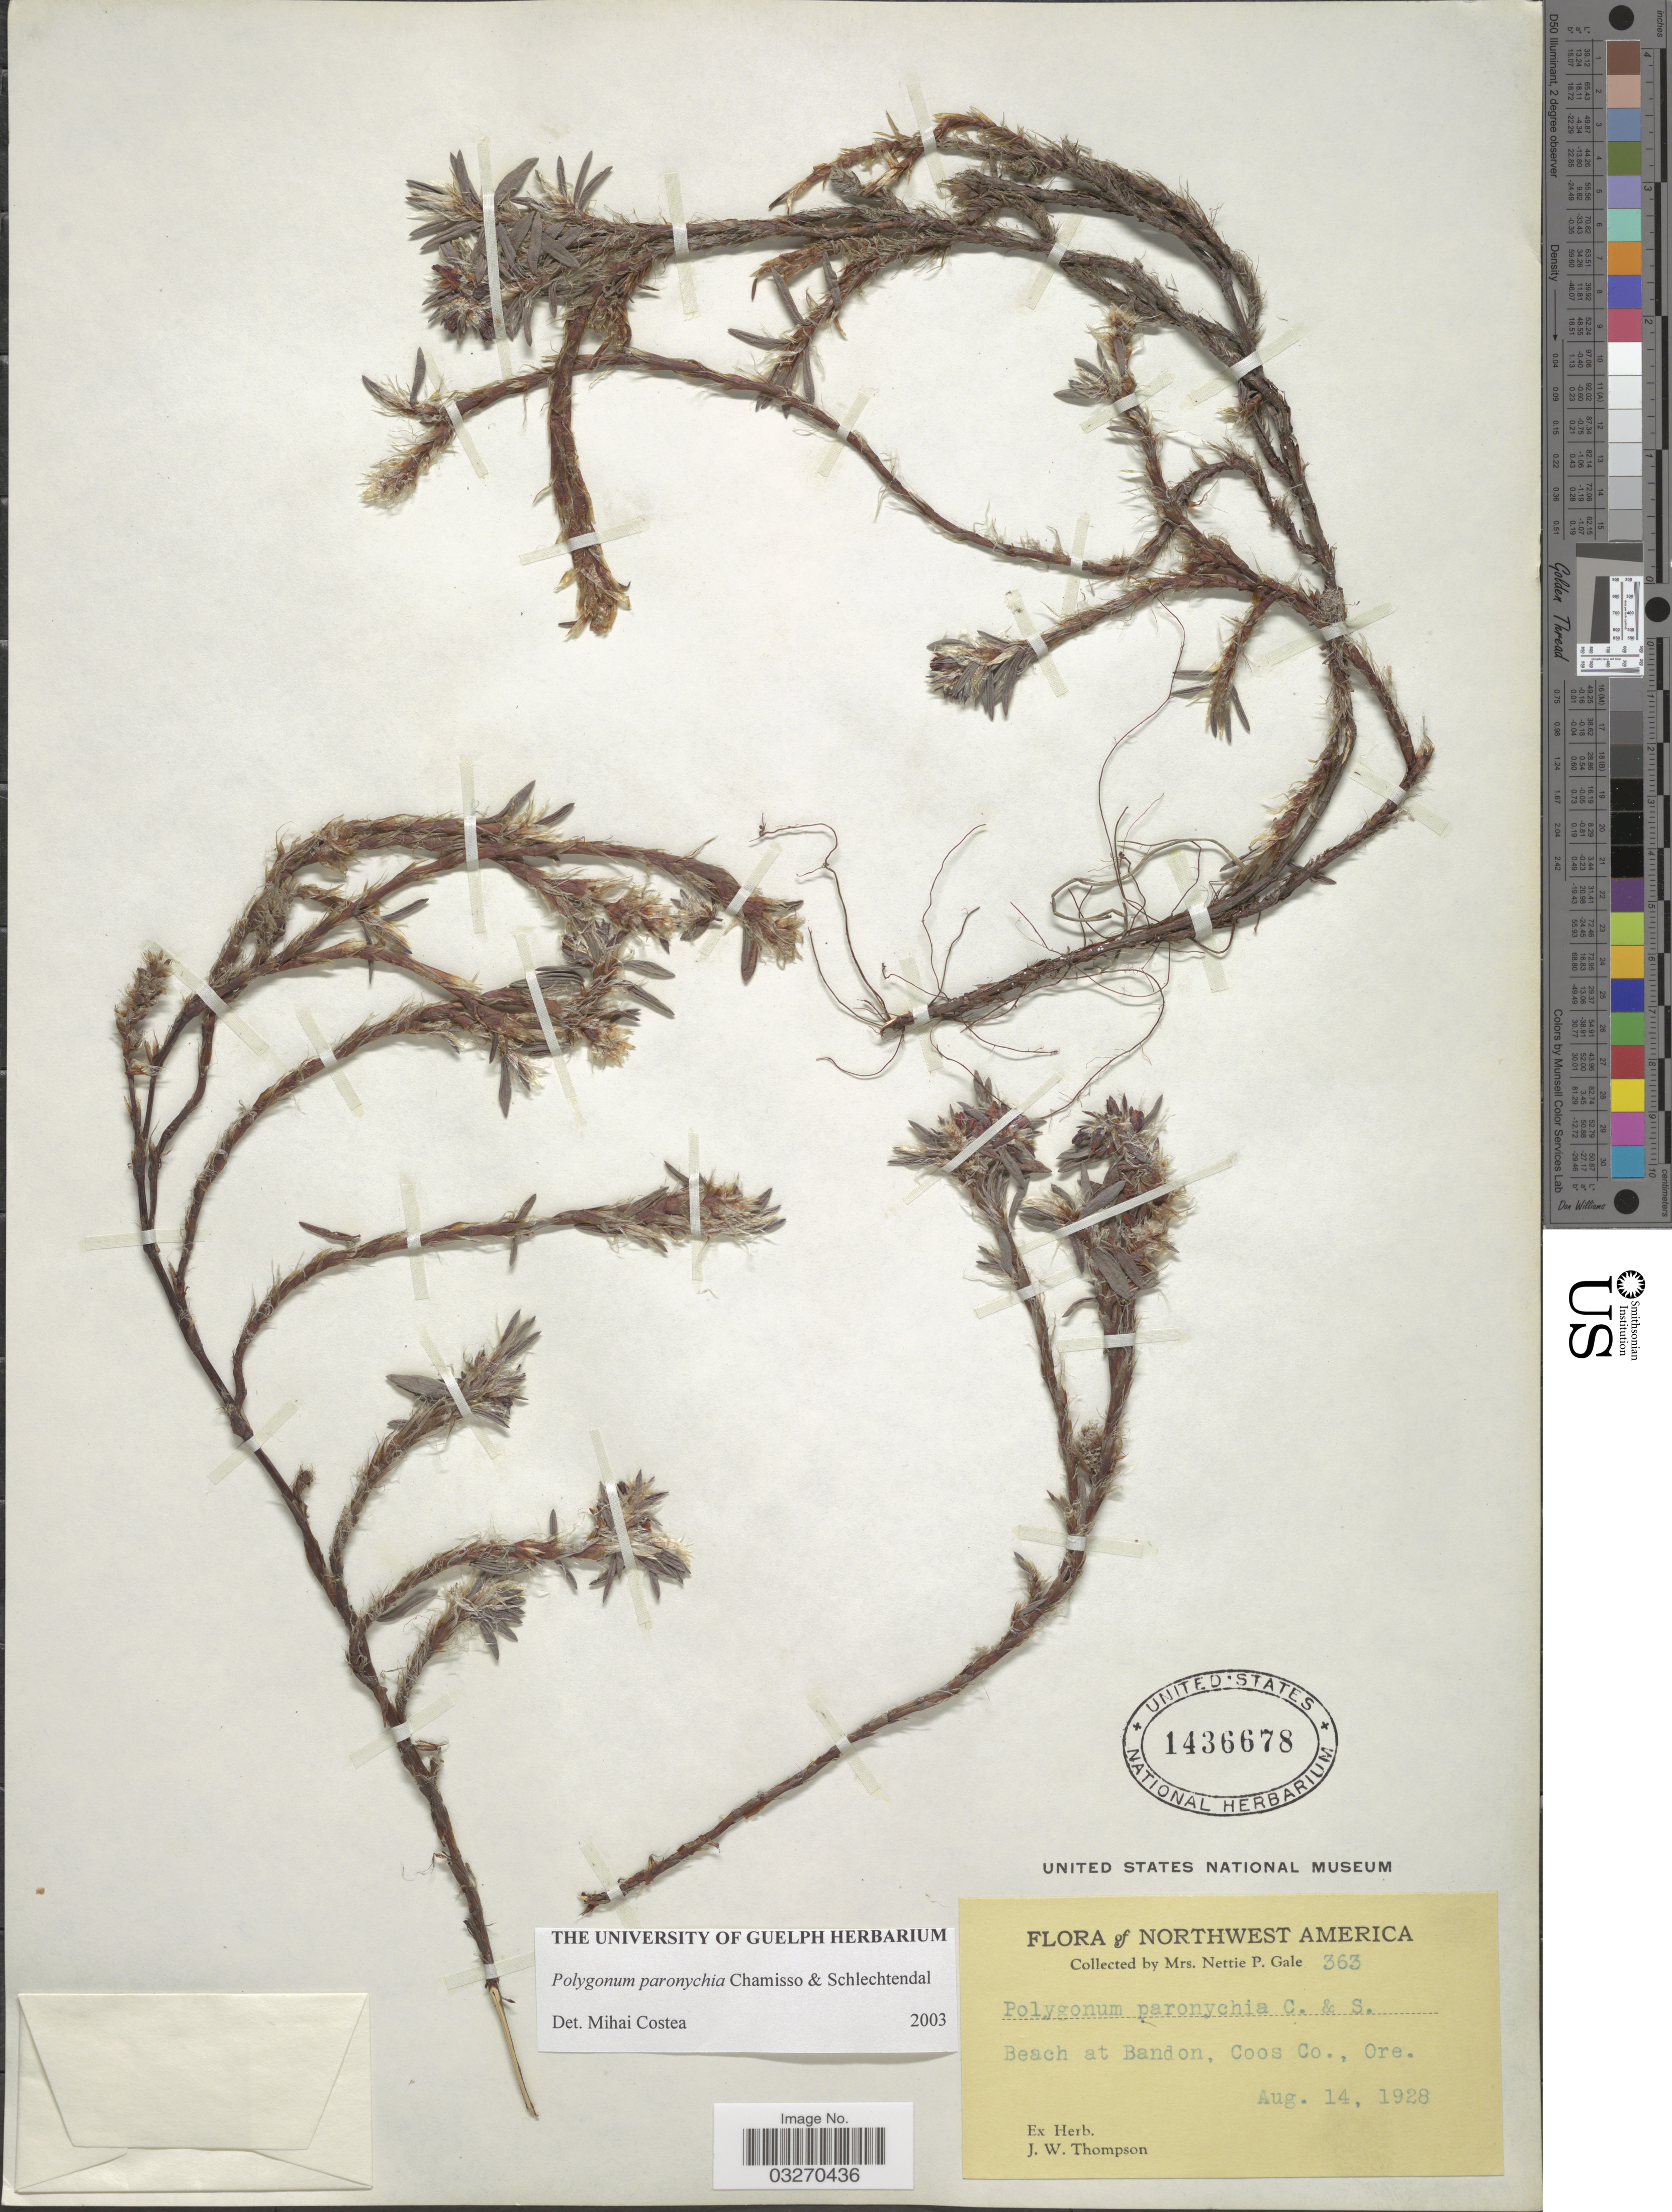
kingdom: Plantae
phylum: Tracheophyta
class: Magnoliopsida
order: Caryophyllales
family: Polygonaceae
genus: Polygonum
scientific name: Polygonum paronychia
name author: Cham. & Schltdl.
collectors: N. Gale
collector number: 363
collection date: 1928-08-14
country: United States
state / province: Oregon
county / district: Coos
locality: Northwest America. Beach at Bandon, Coos Co.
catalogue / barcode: US 1436678